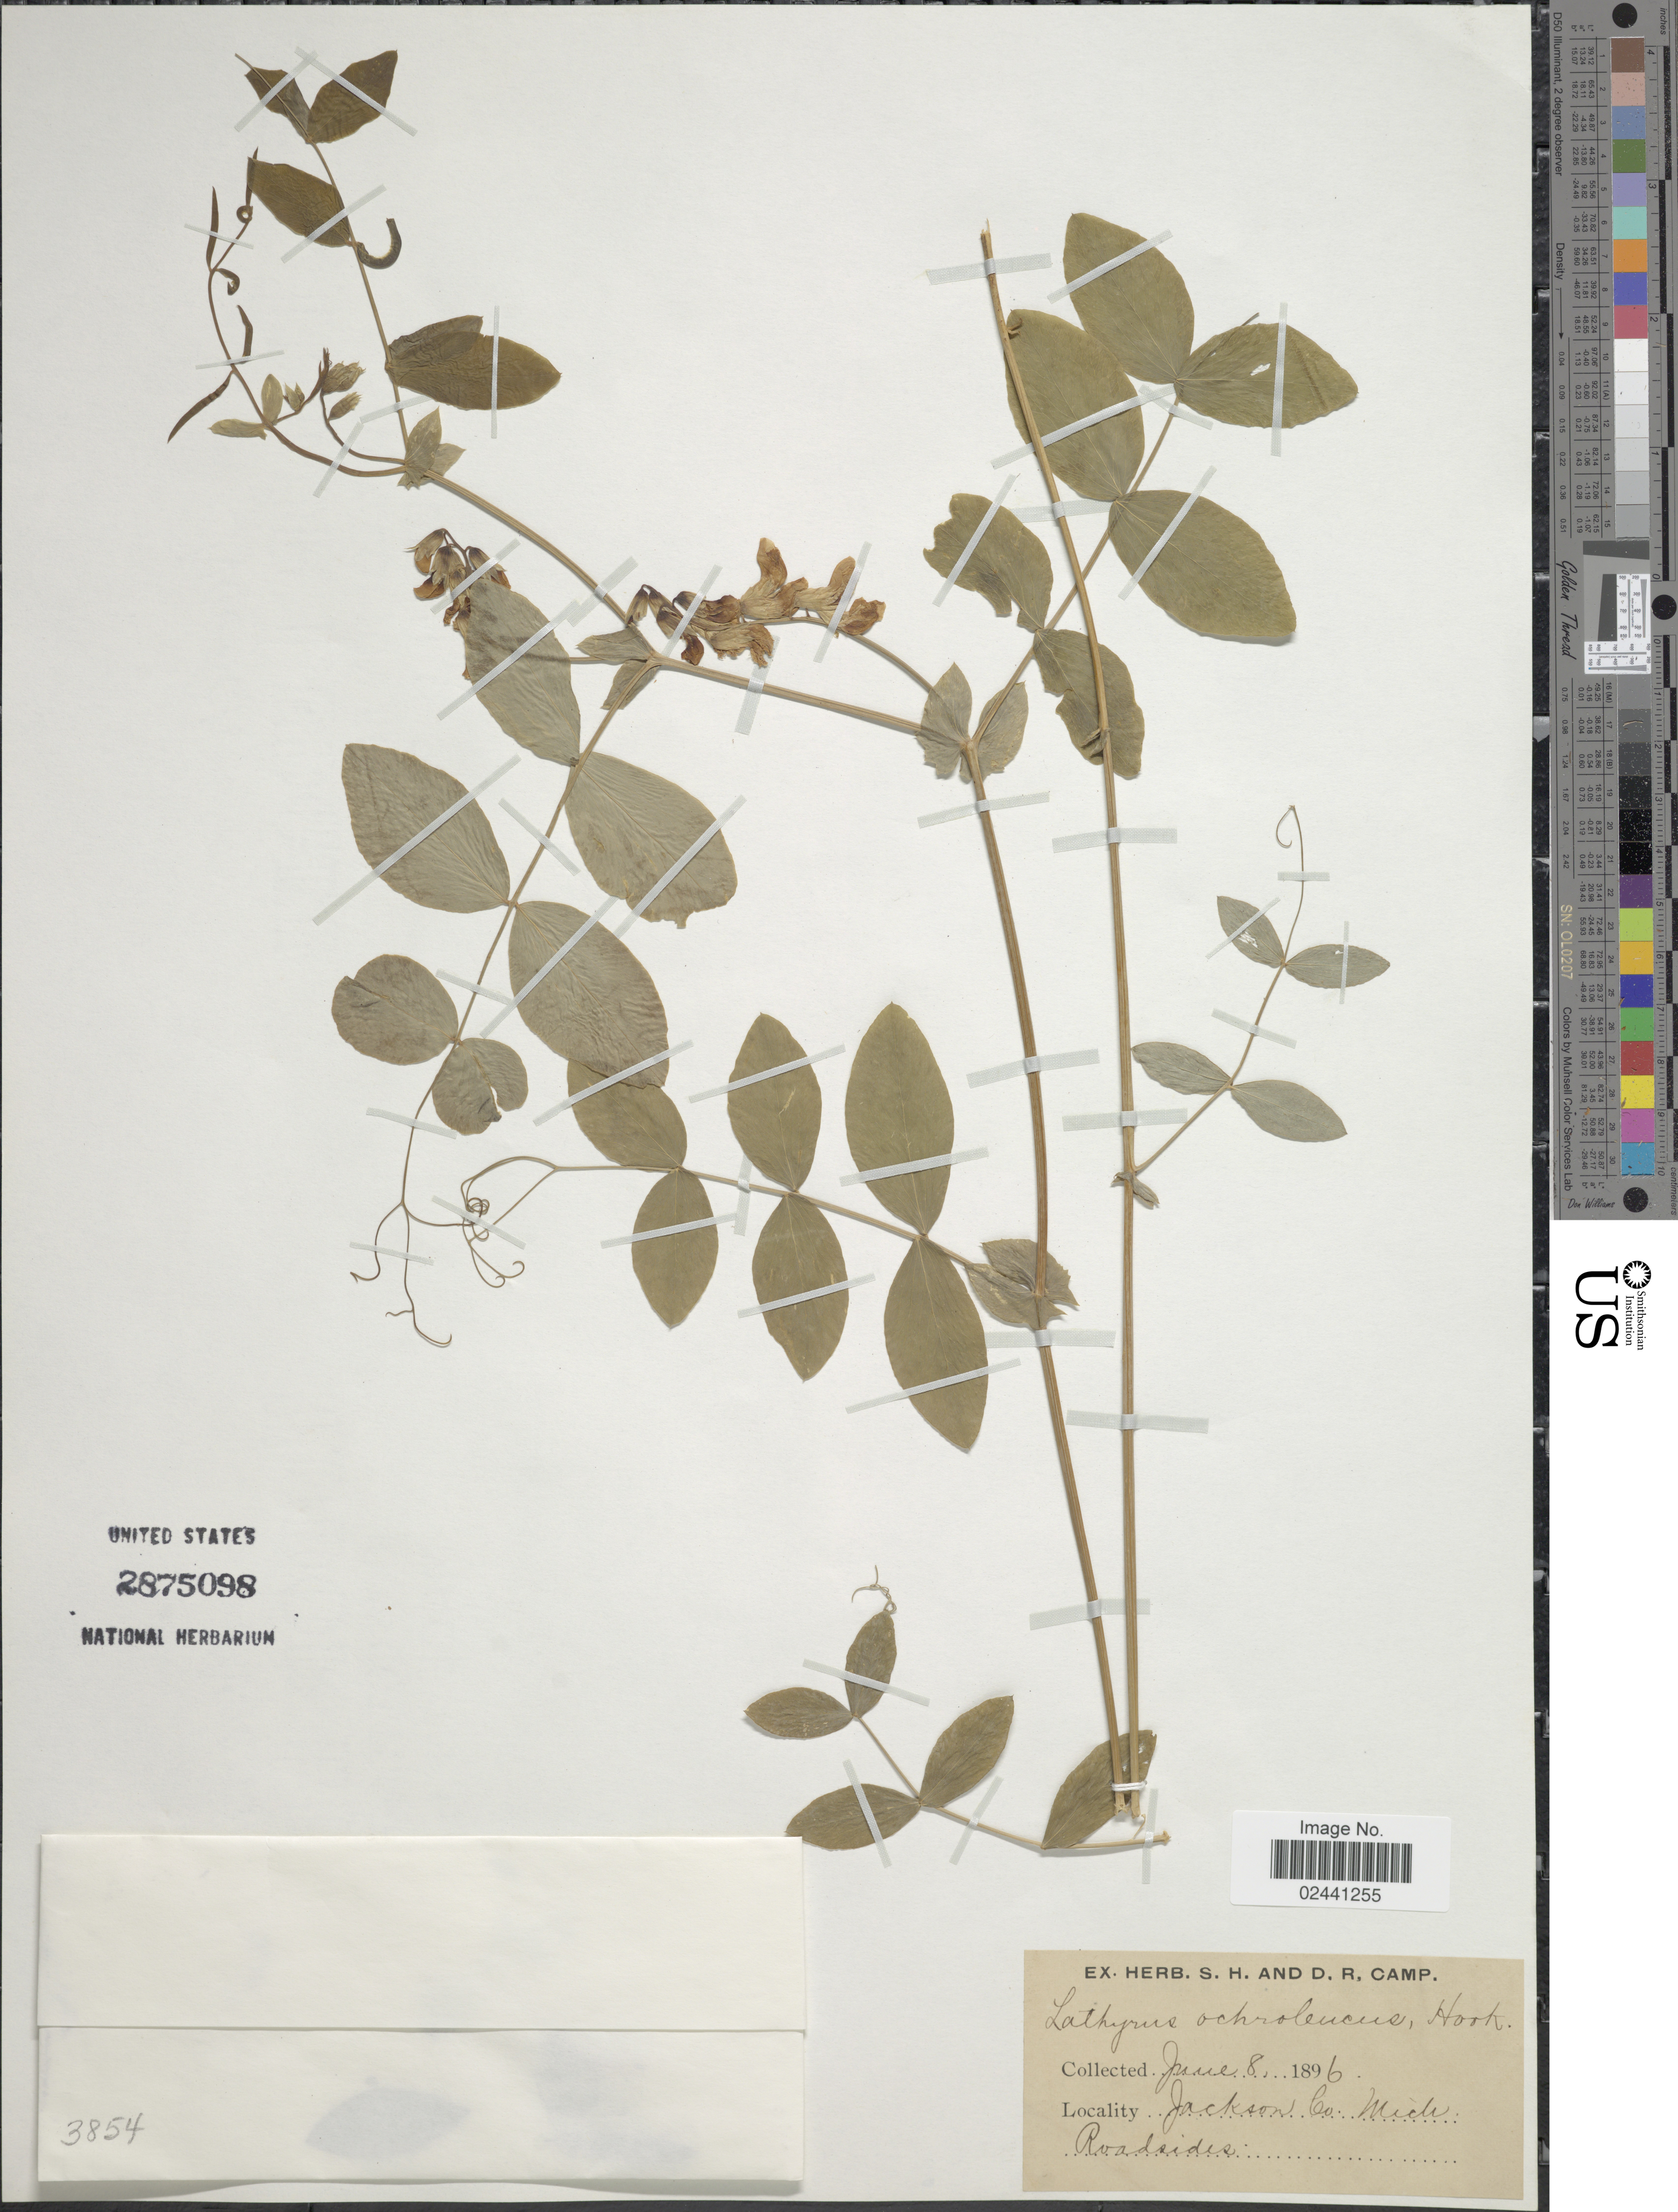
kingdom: Plantae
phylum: Tracheophyta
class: Magnoliopsida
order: Fabales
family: Fabaceae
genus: Lathyrus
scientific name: Lathyrus ochroleucus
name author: Hook.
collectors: ex herb. S. H and D. R. Camp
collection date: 1896-06-08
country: United States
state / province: Michigan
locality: Jackson Co., Mich.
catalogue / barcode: US 2875098